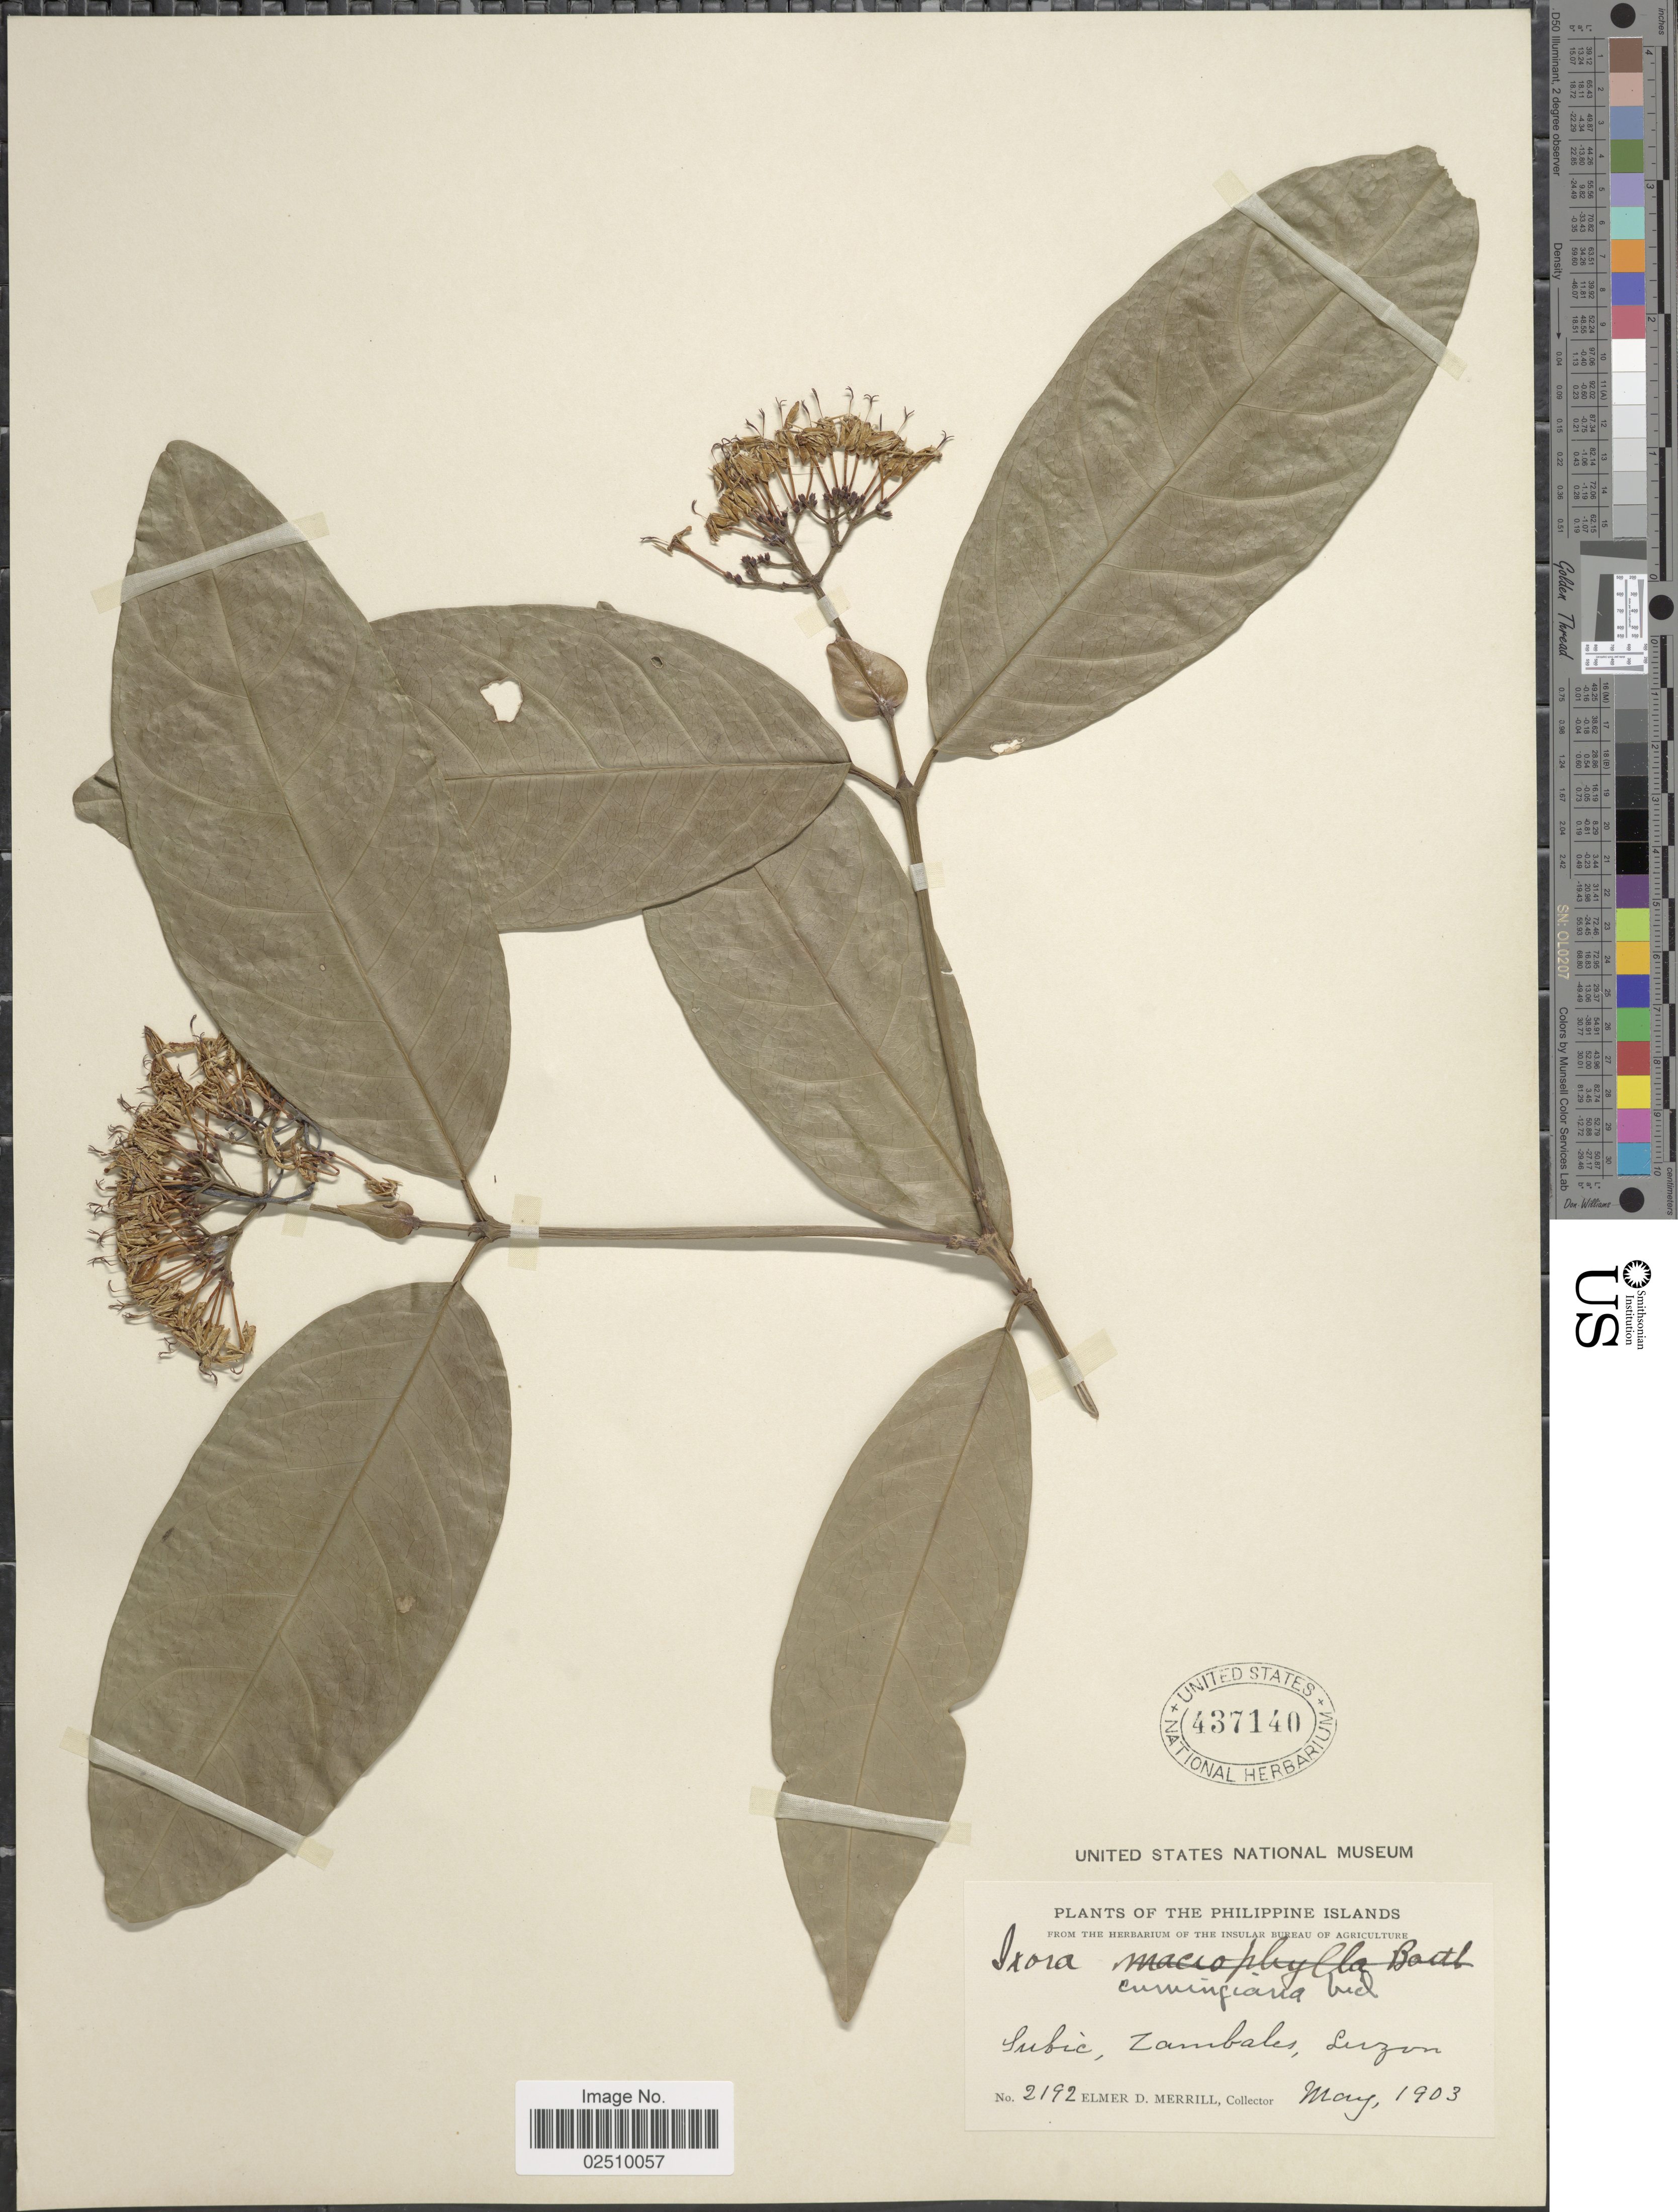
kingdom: Plantae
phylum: Tracheophyta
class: Magnoliopsida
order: Gentianales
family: Rubiaceae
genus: Ixora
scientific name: Ixora cumingiana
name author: S. Vidal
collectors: E. D. Merrill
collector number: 2192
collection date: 1903-05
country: Philippines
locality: Subic, Zambales, Luzon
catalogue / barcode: US 437140